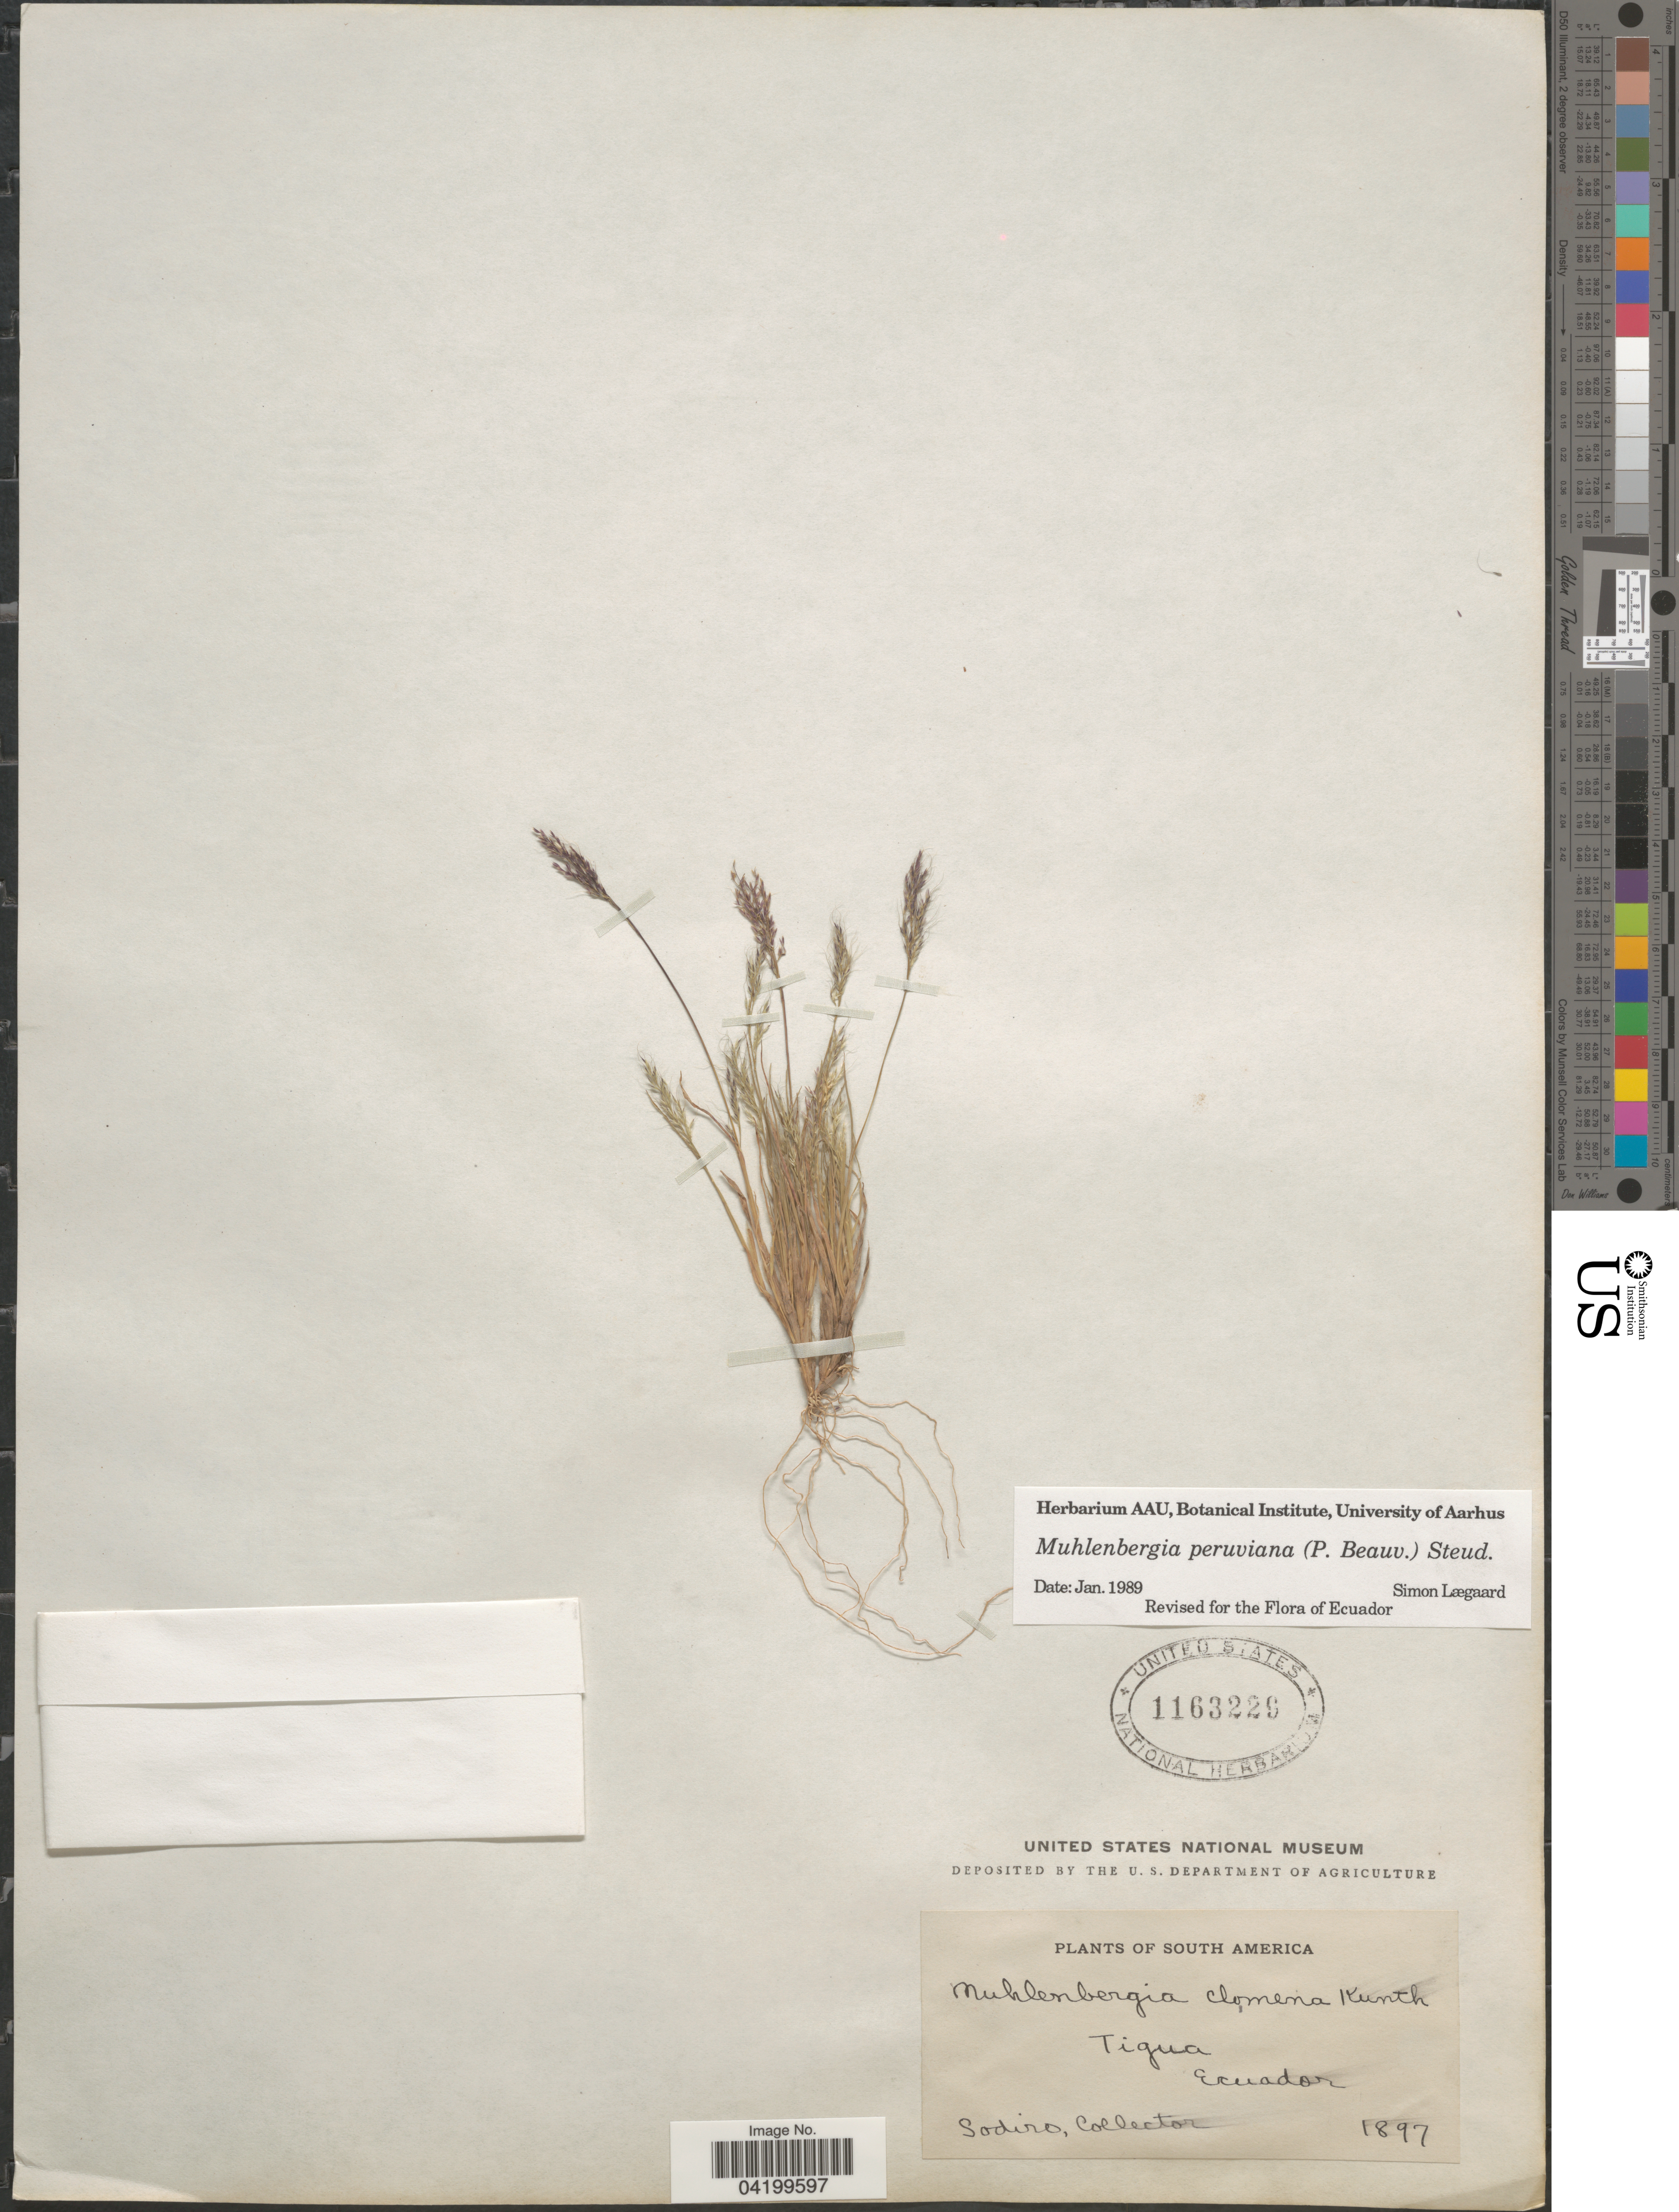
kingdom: Plantae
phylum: Tracheophyta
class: Liliopsida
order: Poales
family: Poaceae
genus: Muhlenbergia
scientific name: Muhlenbergia peruviana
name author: (P. Beauv.) Steud.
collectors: Sodiro, --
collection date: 1897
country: Ecuador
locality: Tigua.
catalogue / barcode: US 1163229